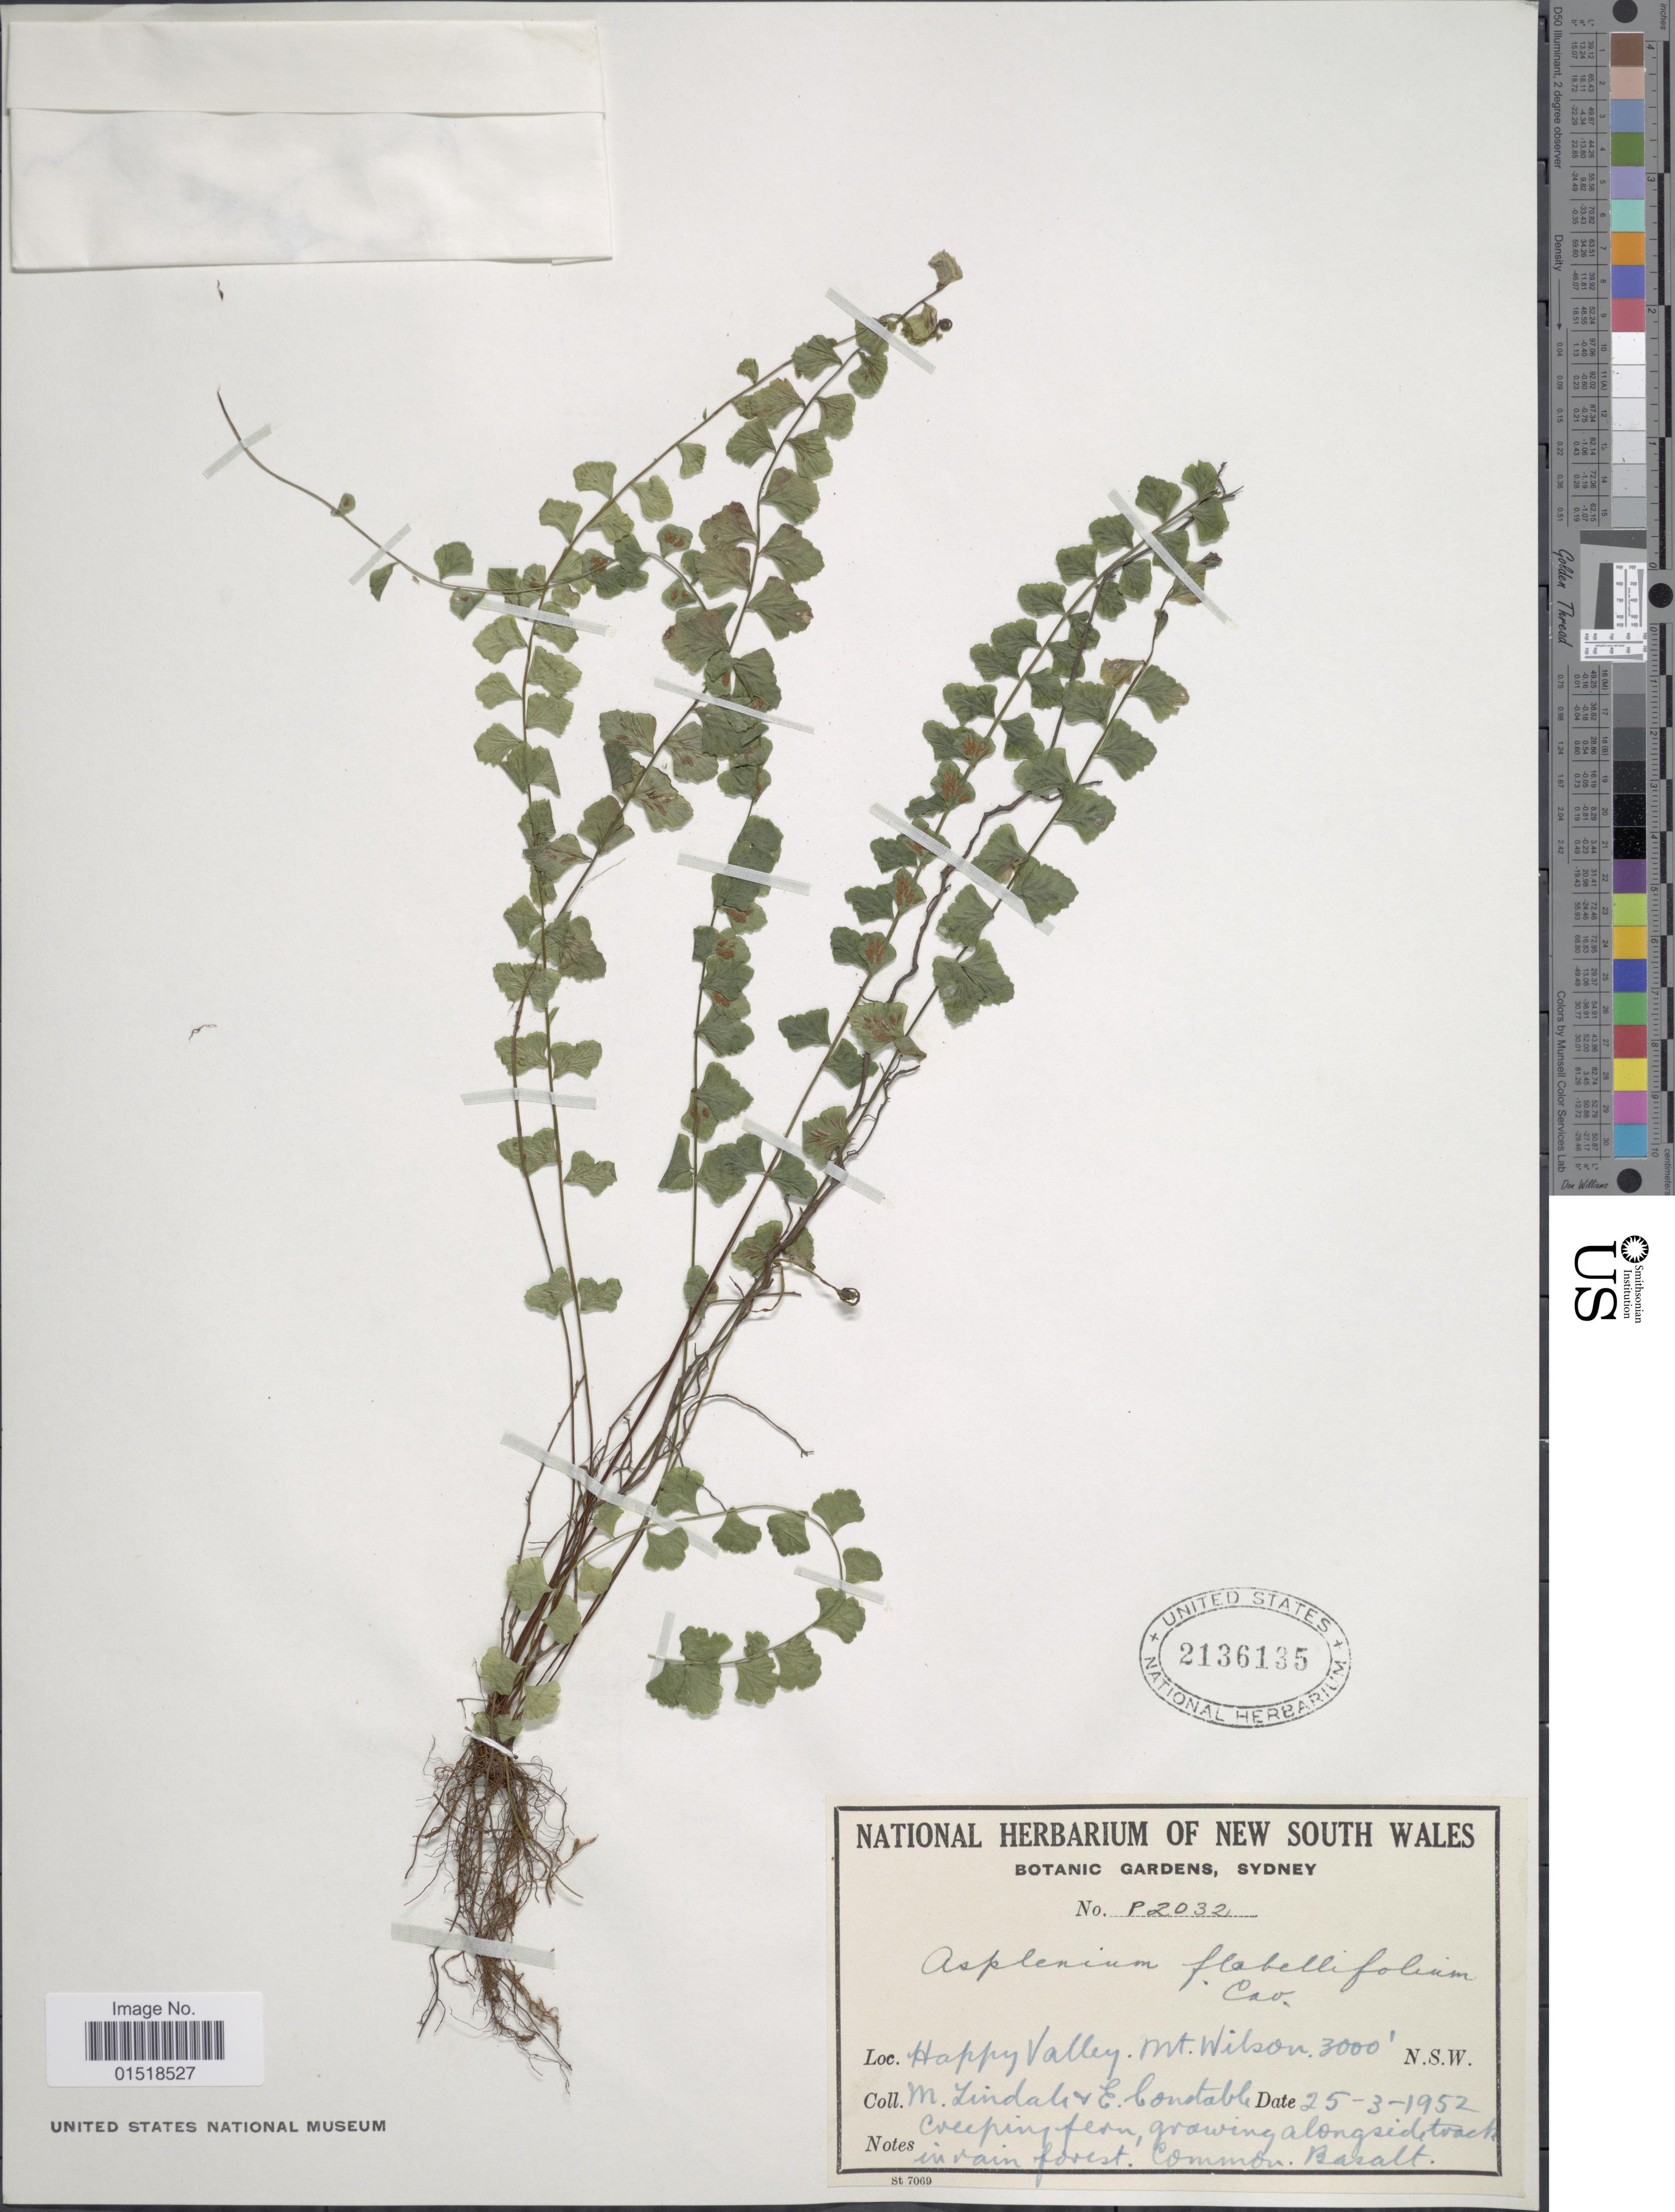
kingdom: Plantae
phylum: Tracheophyta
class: Polypodiopsida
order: Polypodiales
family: Aspleniaceae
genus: Asplenium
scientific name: Asplenium flabellifolium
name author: Cav.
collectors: M. D. Tindale & E. F. Constable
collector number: P2032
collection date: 1952-03-25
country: Australia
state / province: New South Wales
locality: Happy Valley, Mt. Wilson.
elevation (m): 914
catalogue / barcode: US 2136135